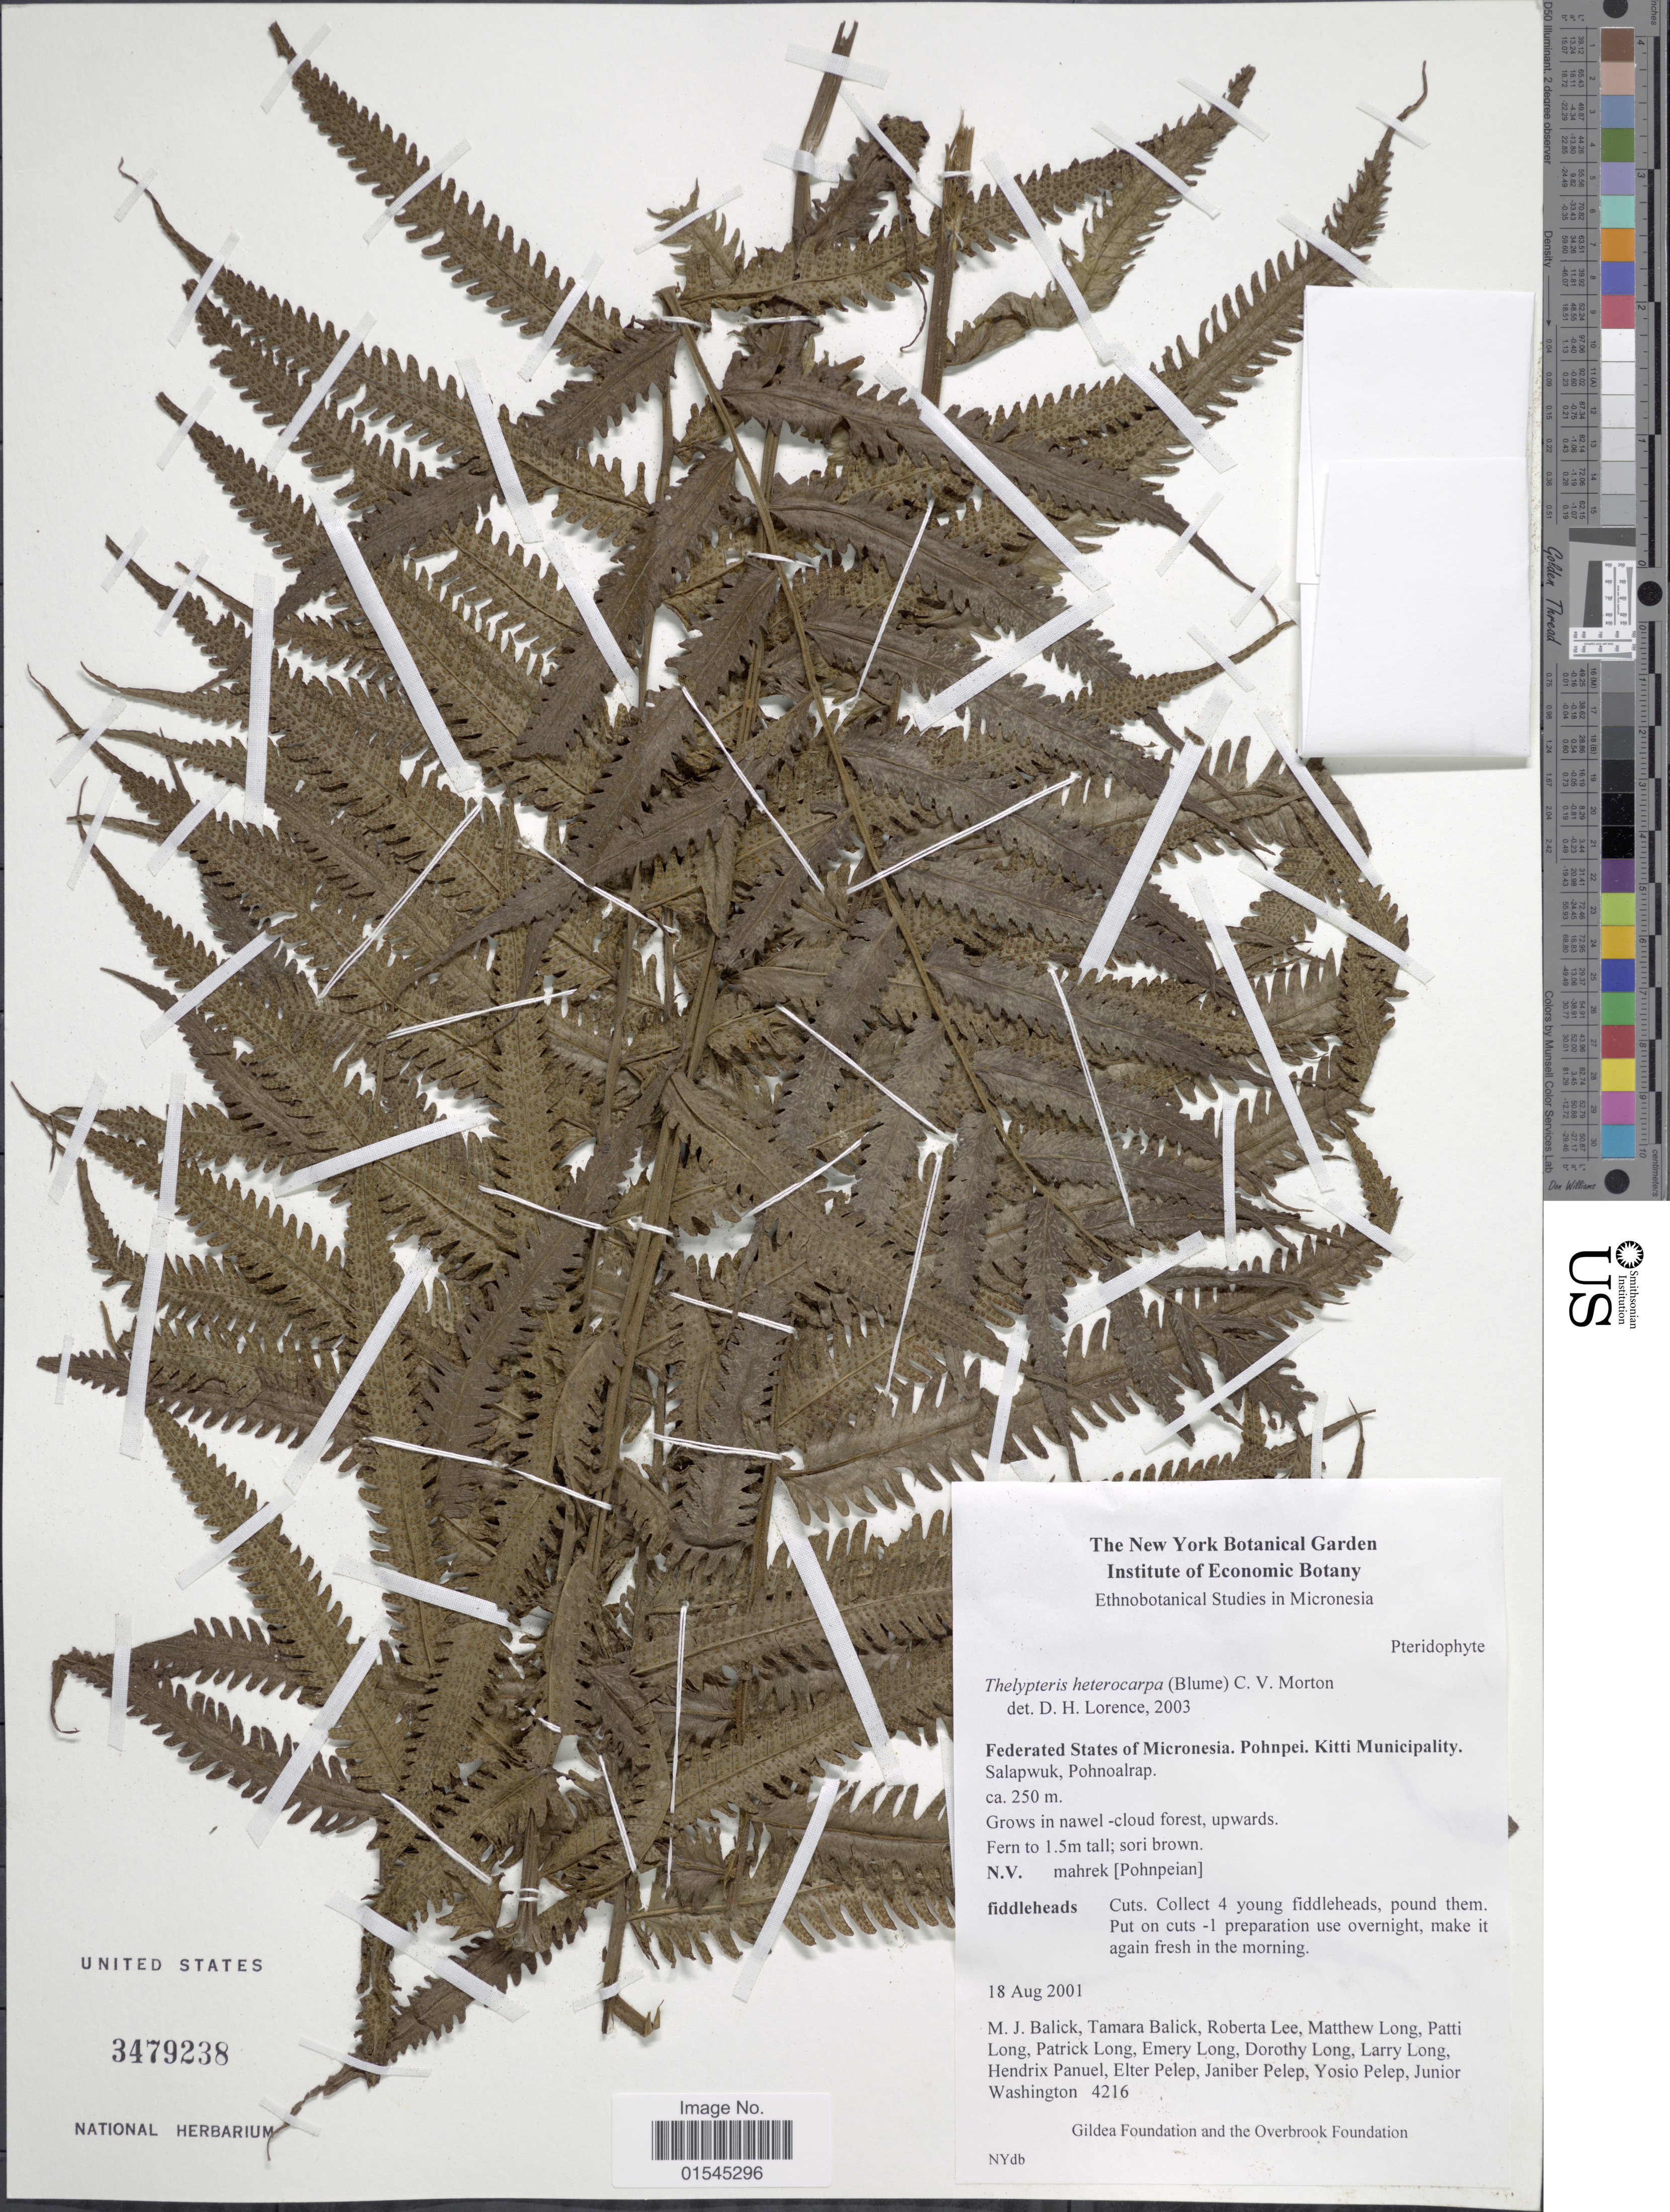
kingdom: Plantae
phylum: Tracheophyta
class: Polypodiopsida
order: Polypodiales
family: Thelypteridaceae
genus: Sphaerostephanos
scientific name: Sphaerostephanos heterocarpus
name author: (Blume) Holttum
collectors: M. J. Balick, T. Balick, R. Curlee, M. Long & et al.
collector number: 4216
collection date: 2001-08-18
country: Micronesia, Federated States of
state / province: Pohnpei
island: Pohnpei [Ponape]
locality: Federated States of Micronesia. Pohnpei, Kitti Municipality. Salapwuk, Pohnoalrap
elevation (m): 250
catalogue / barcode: US 3479238